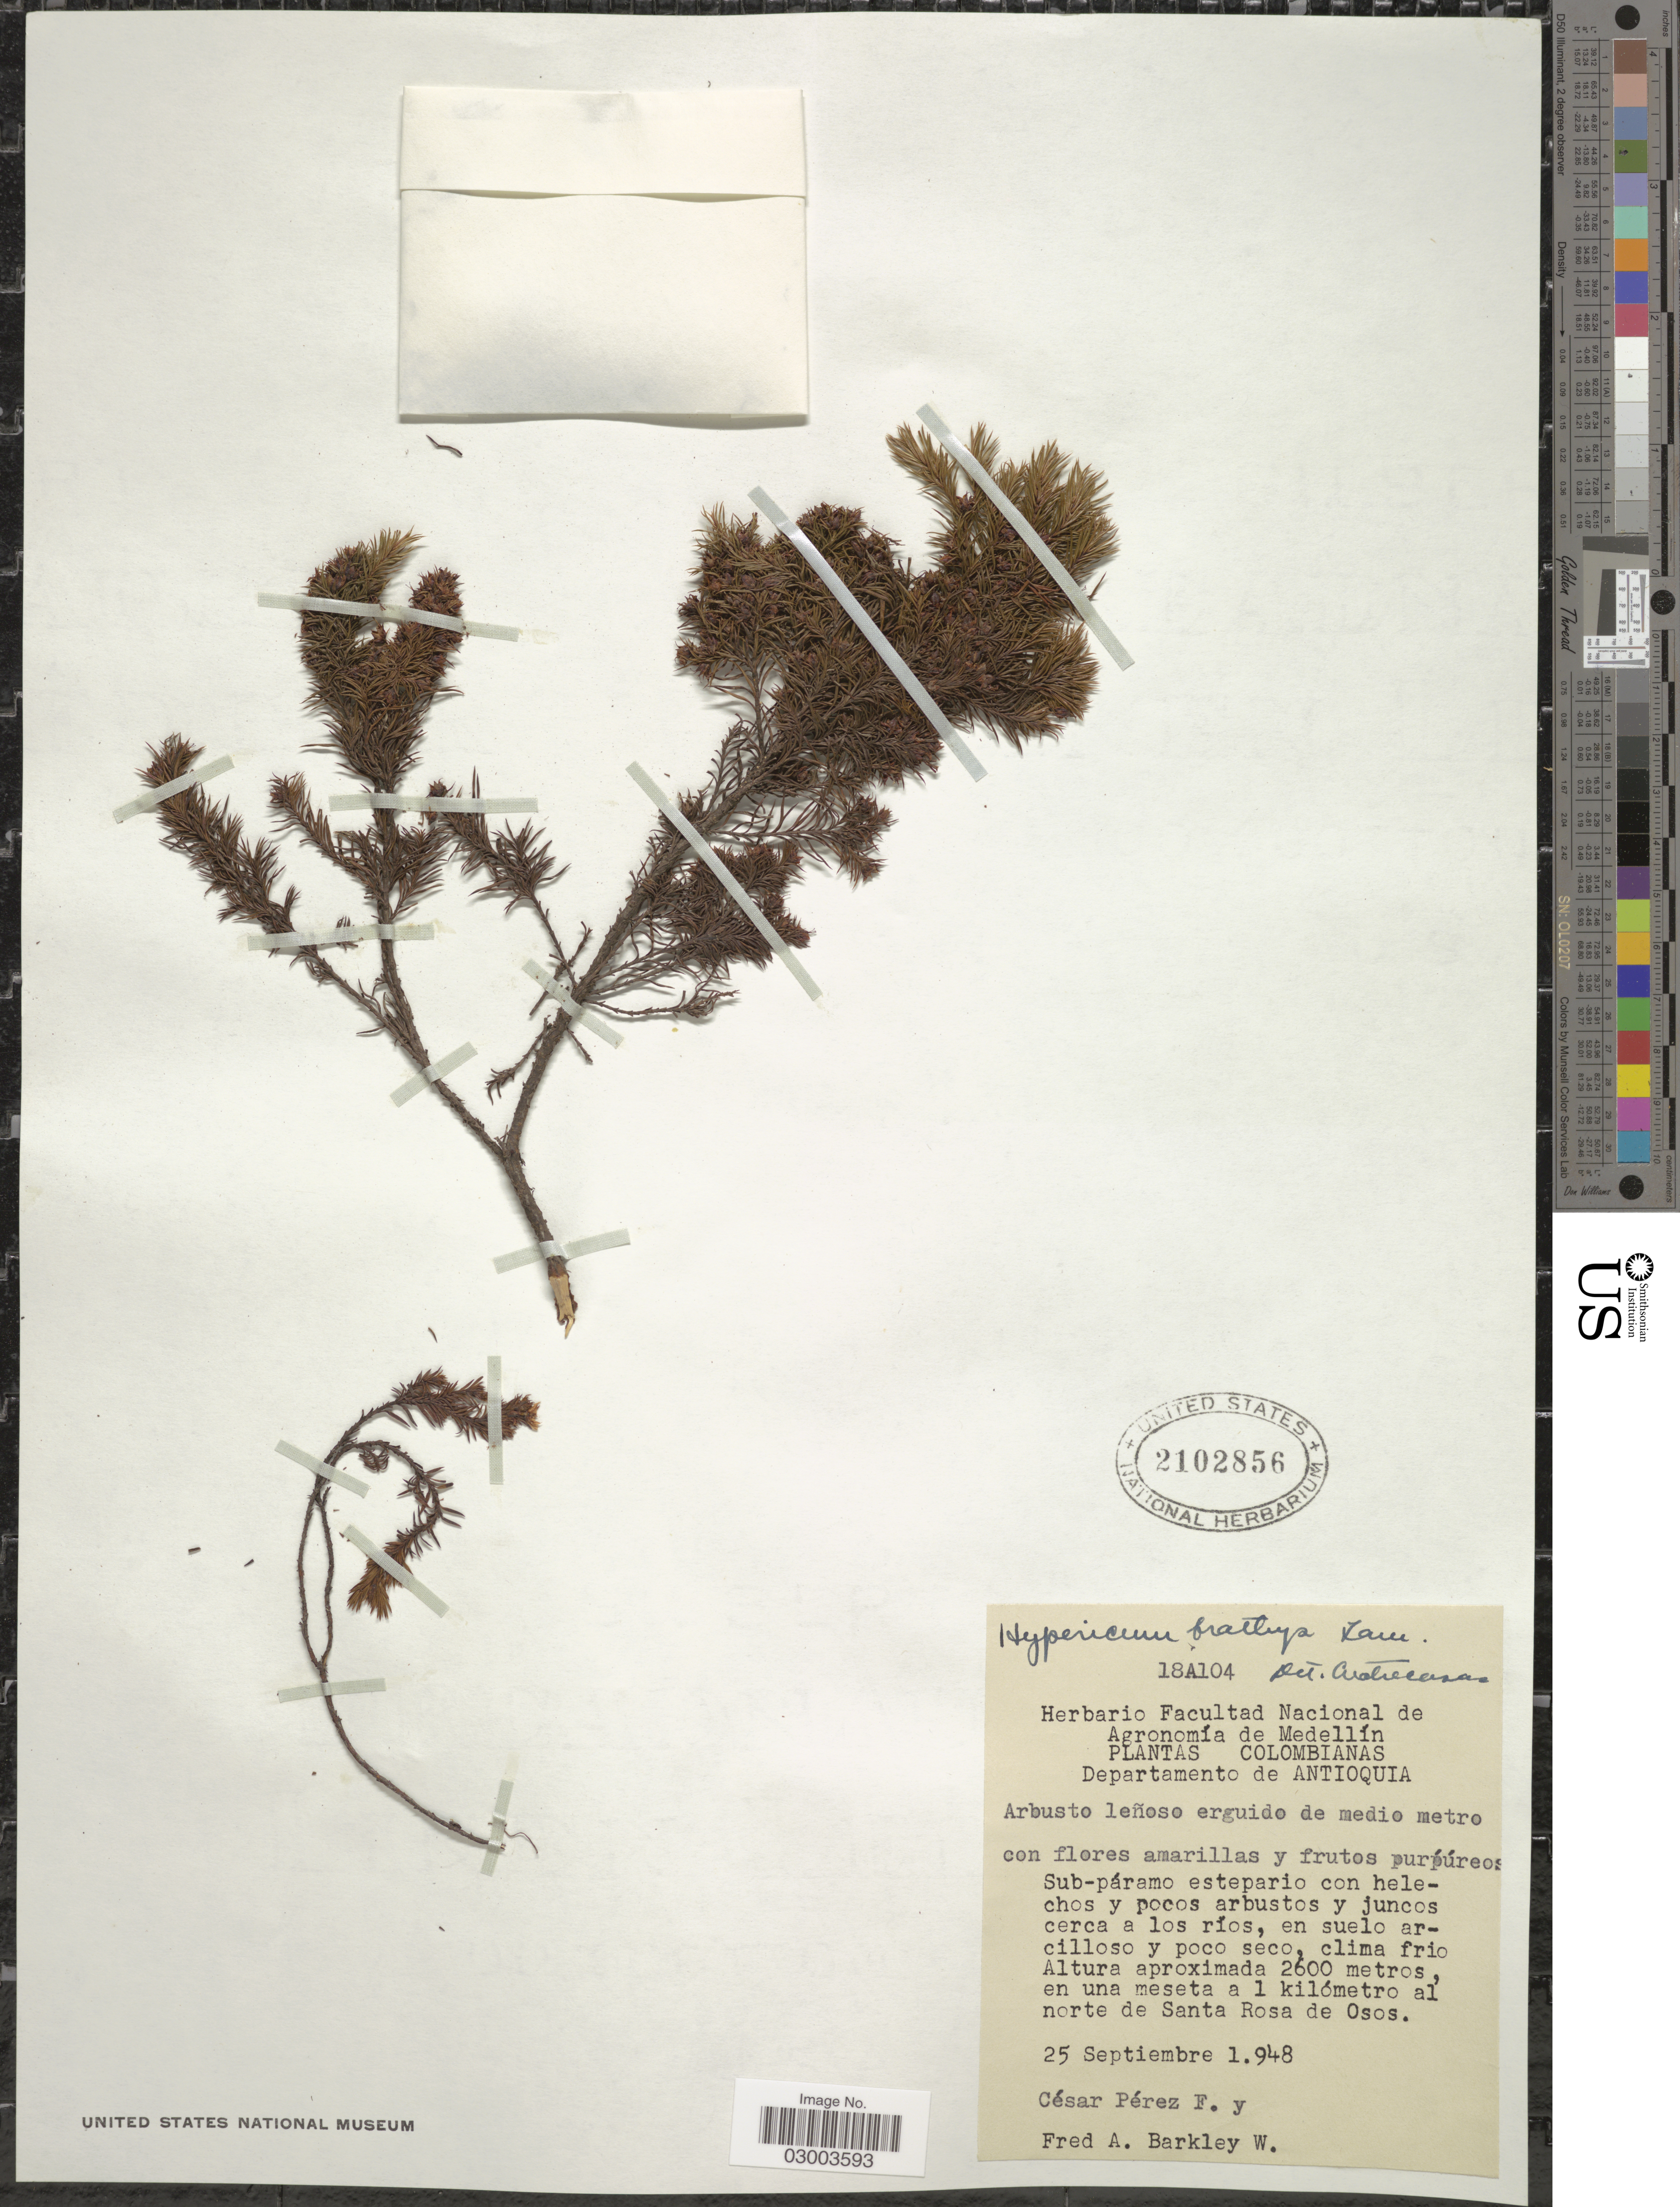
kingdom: Plantae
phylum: Tracheophyta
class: Magnoliopsida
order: Malpighiales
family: Hypericaceae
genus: Hypericum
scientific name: Hypericum juniperinum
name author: Kunth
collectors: C. Perez F. & F. Barkley W.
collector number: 18A104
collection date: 1948-09-25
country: Colombia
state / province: Antioquia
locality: Departamento de Antioquia. En una meseta a 1 kilómetro al norte de Santa Rosa de Osos.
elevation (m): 2600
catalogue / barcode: US 2102856